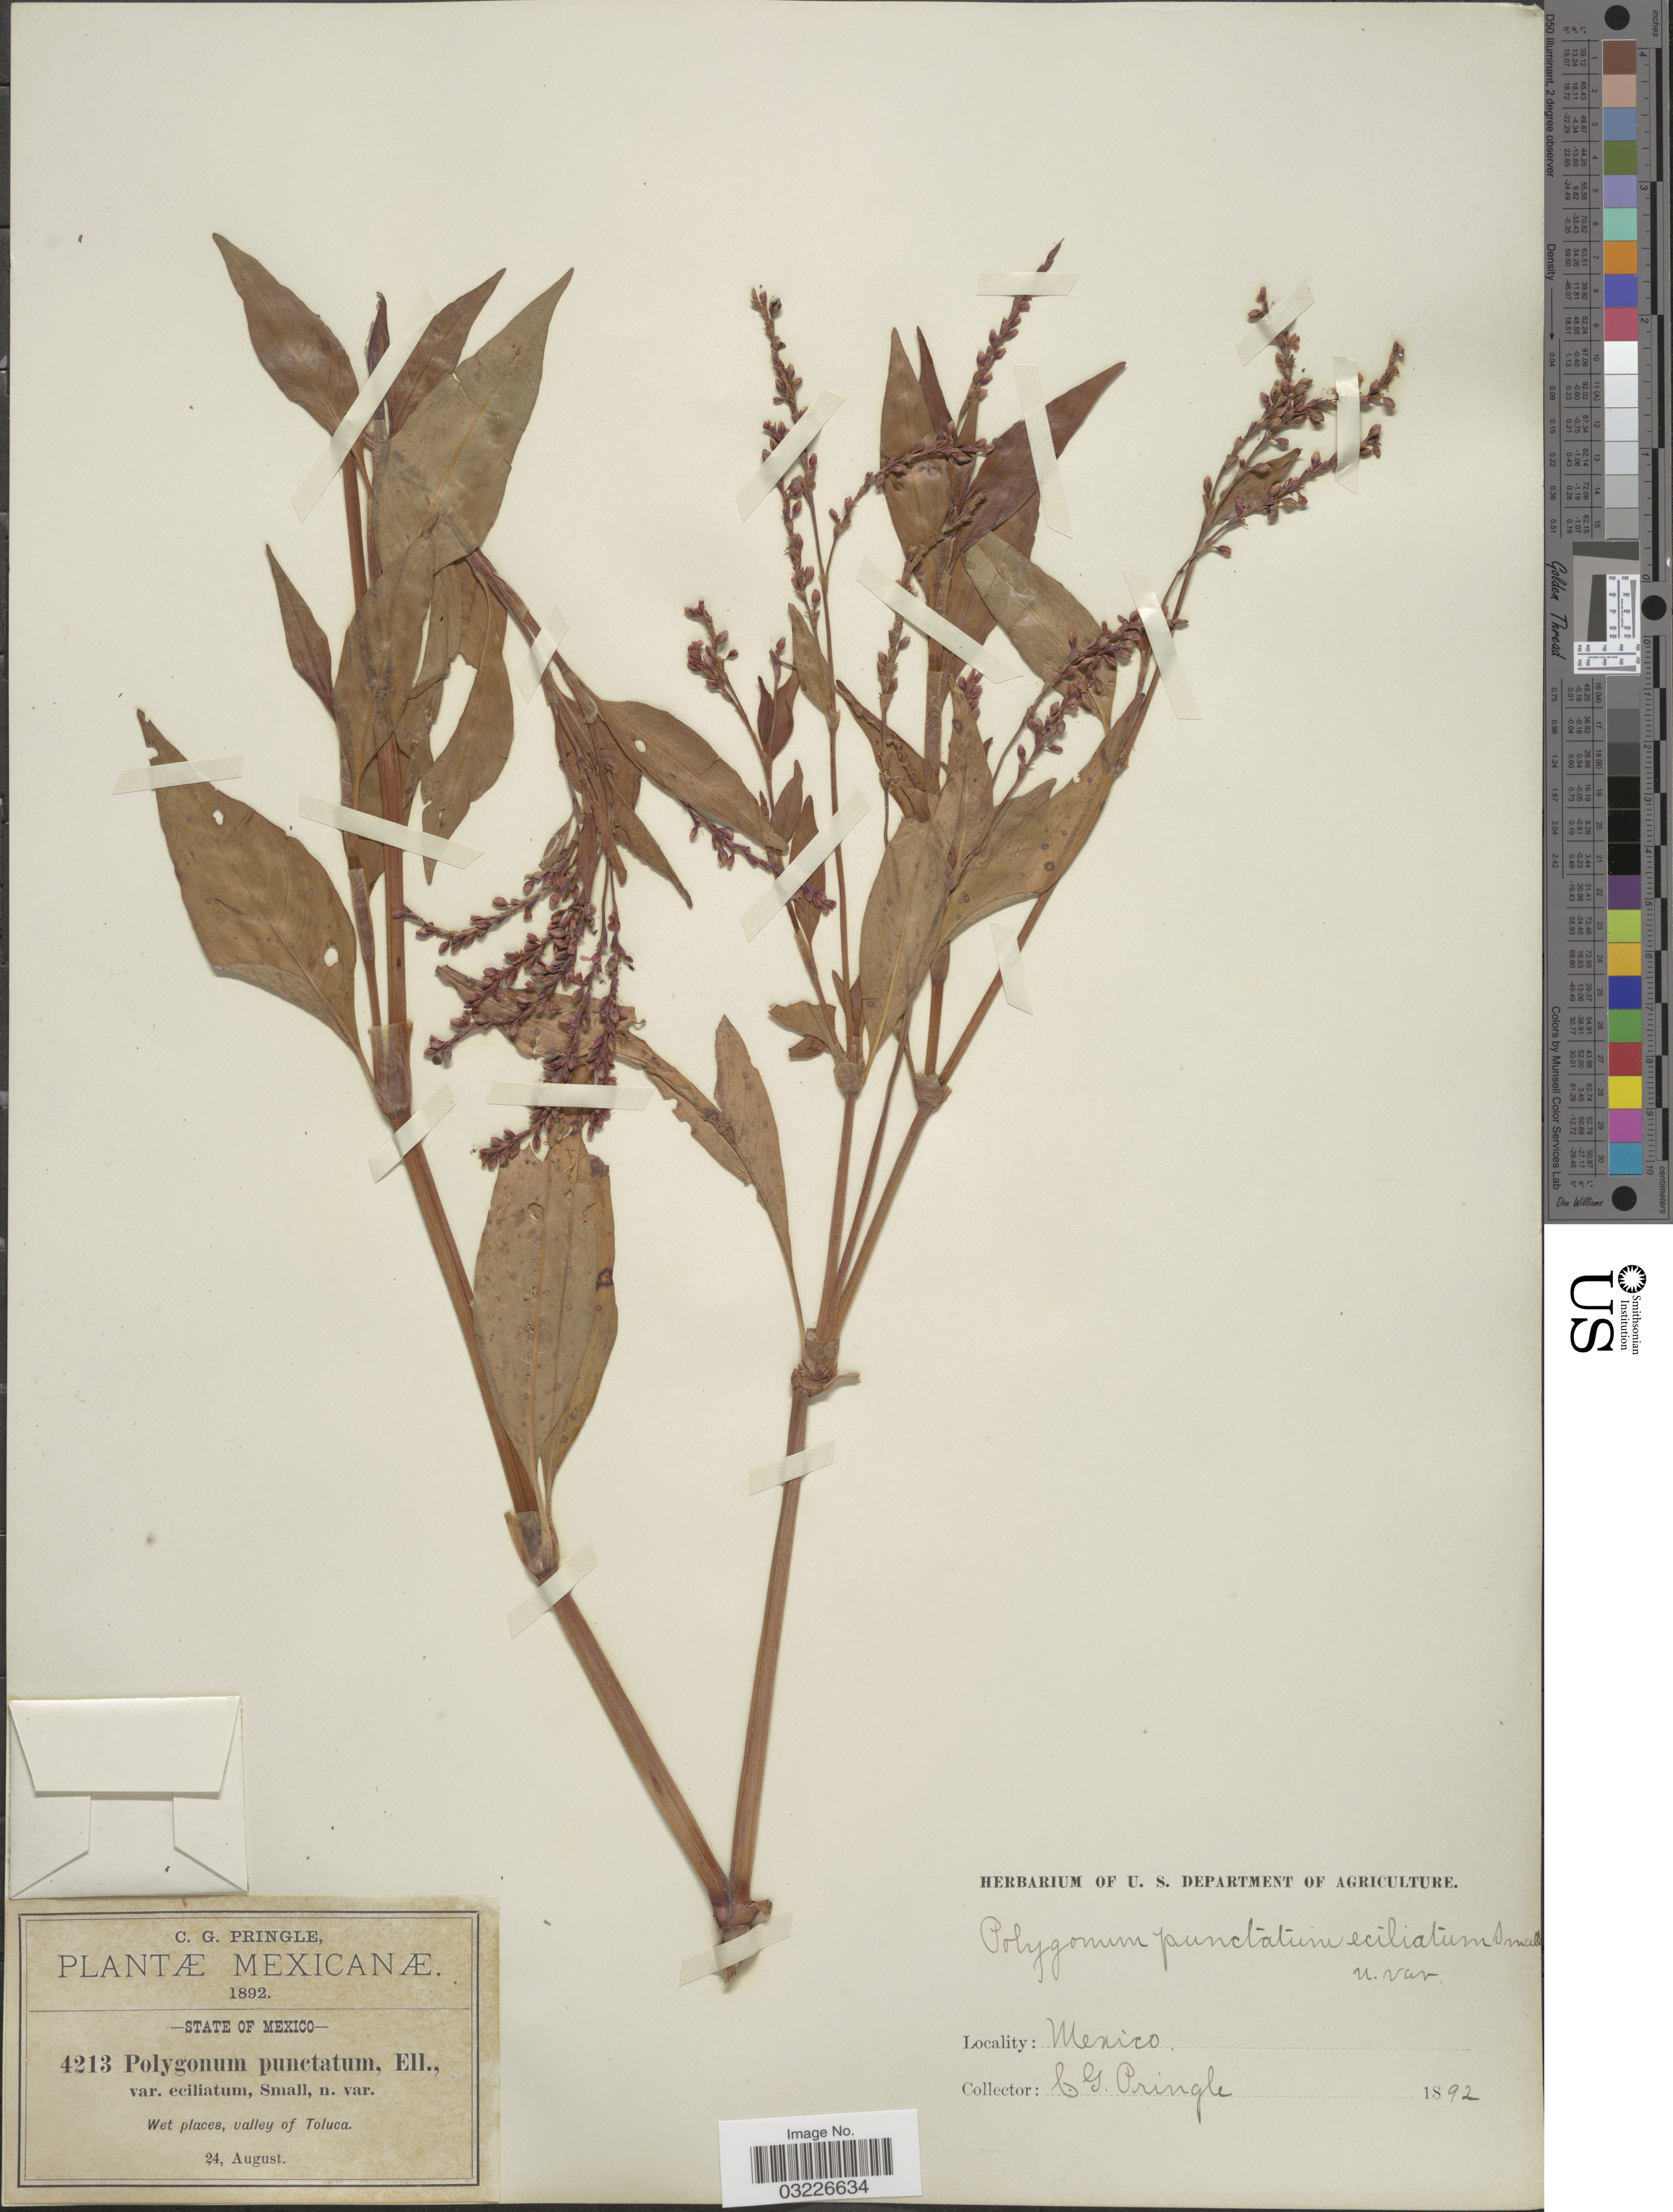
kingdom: Plantae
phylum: Tracheophyta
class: Magnoliopsida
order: Caryophyllales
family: Polygonaceae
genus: Persicaria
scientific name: Persicaria punctata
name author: (Elliott) Small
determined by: Atha, D. E.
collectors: C. G. Pringle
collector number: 4213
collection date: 1892-08-24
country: Mexico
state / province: México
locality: Wet places, valley of Toluca.